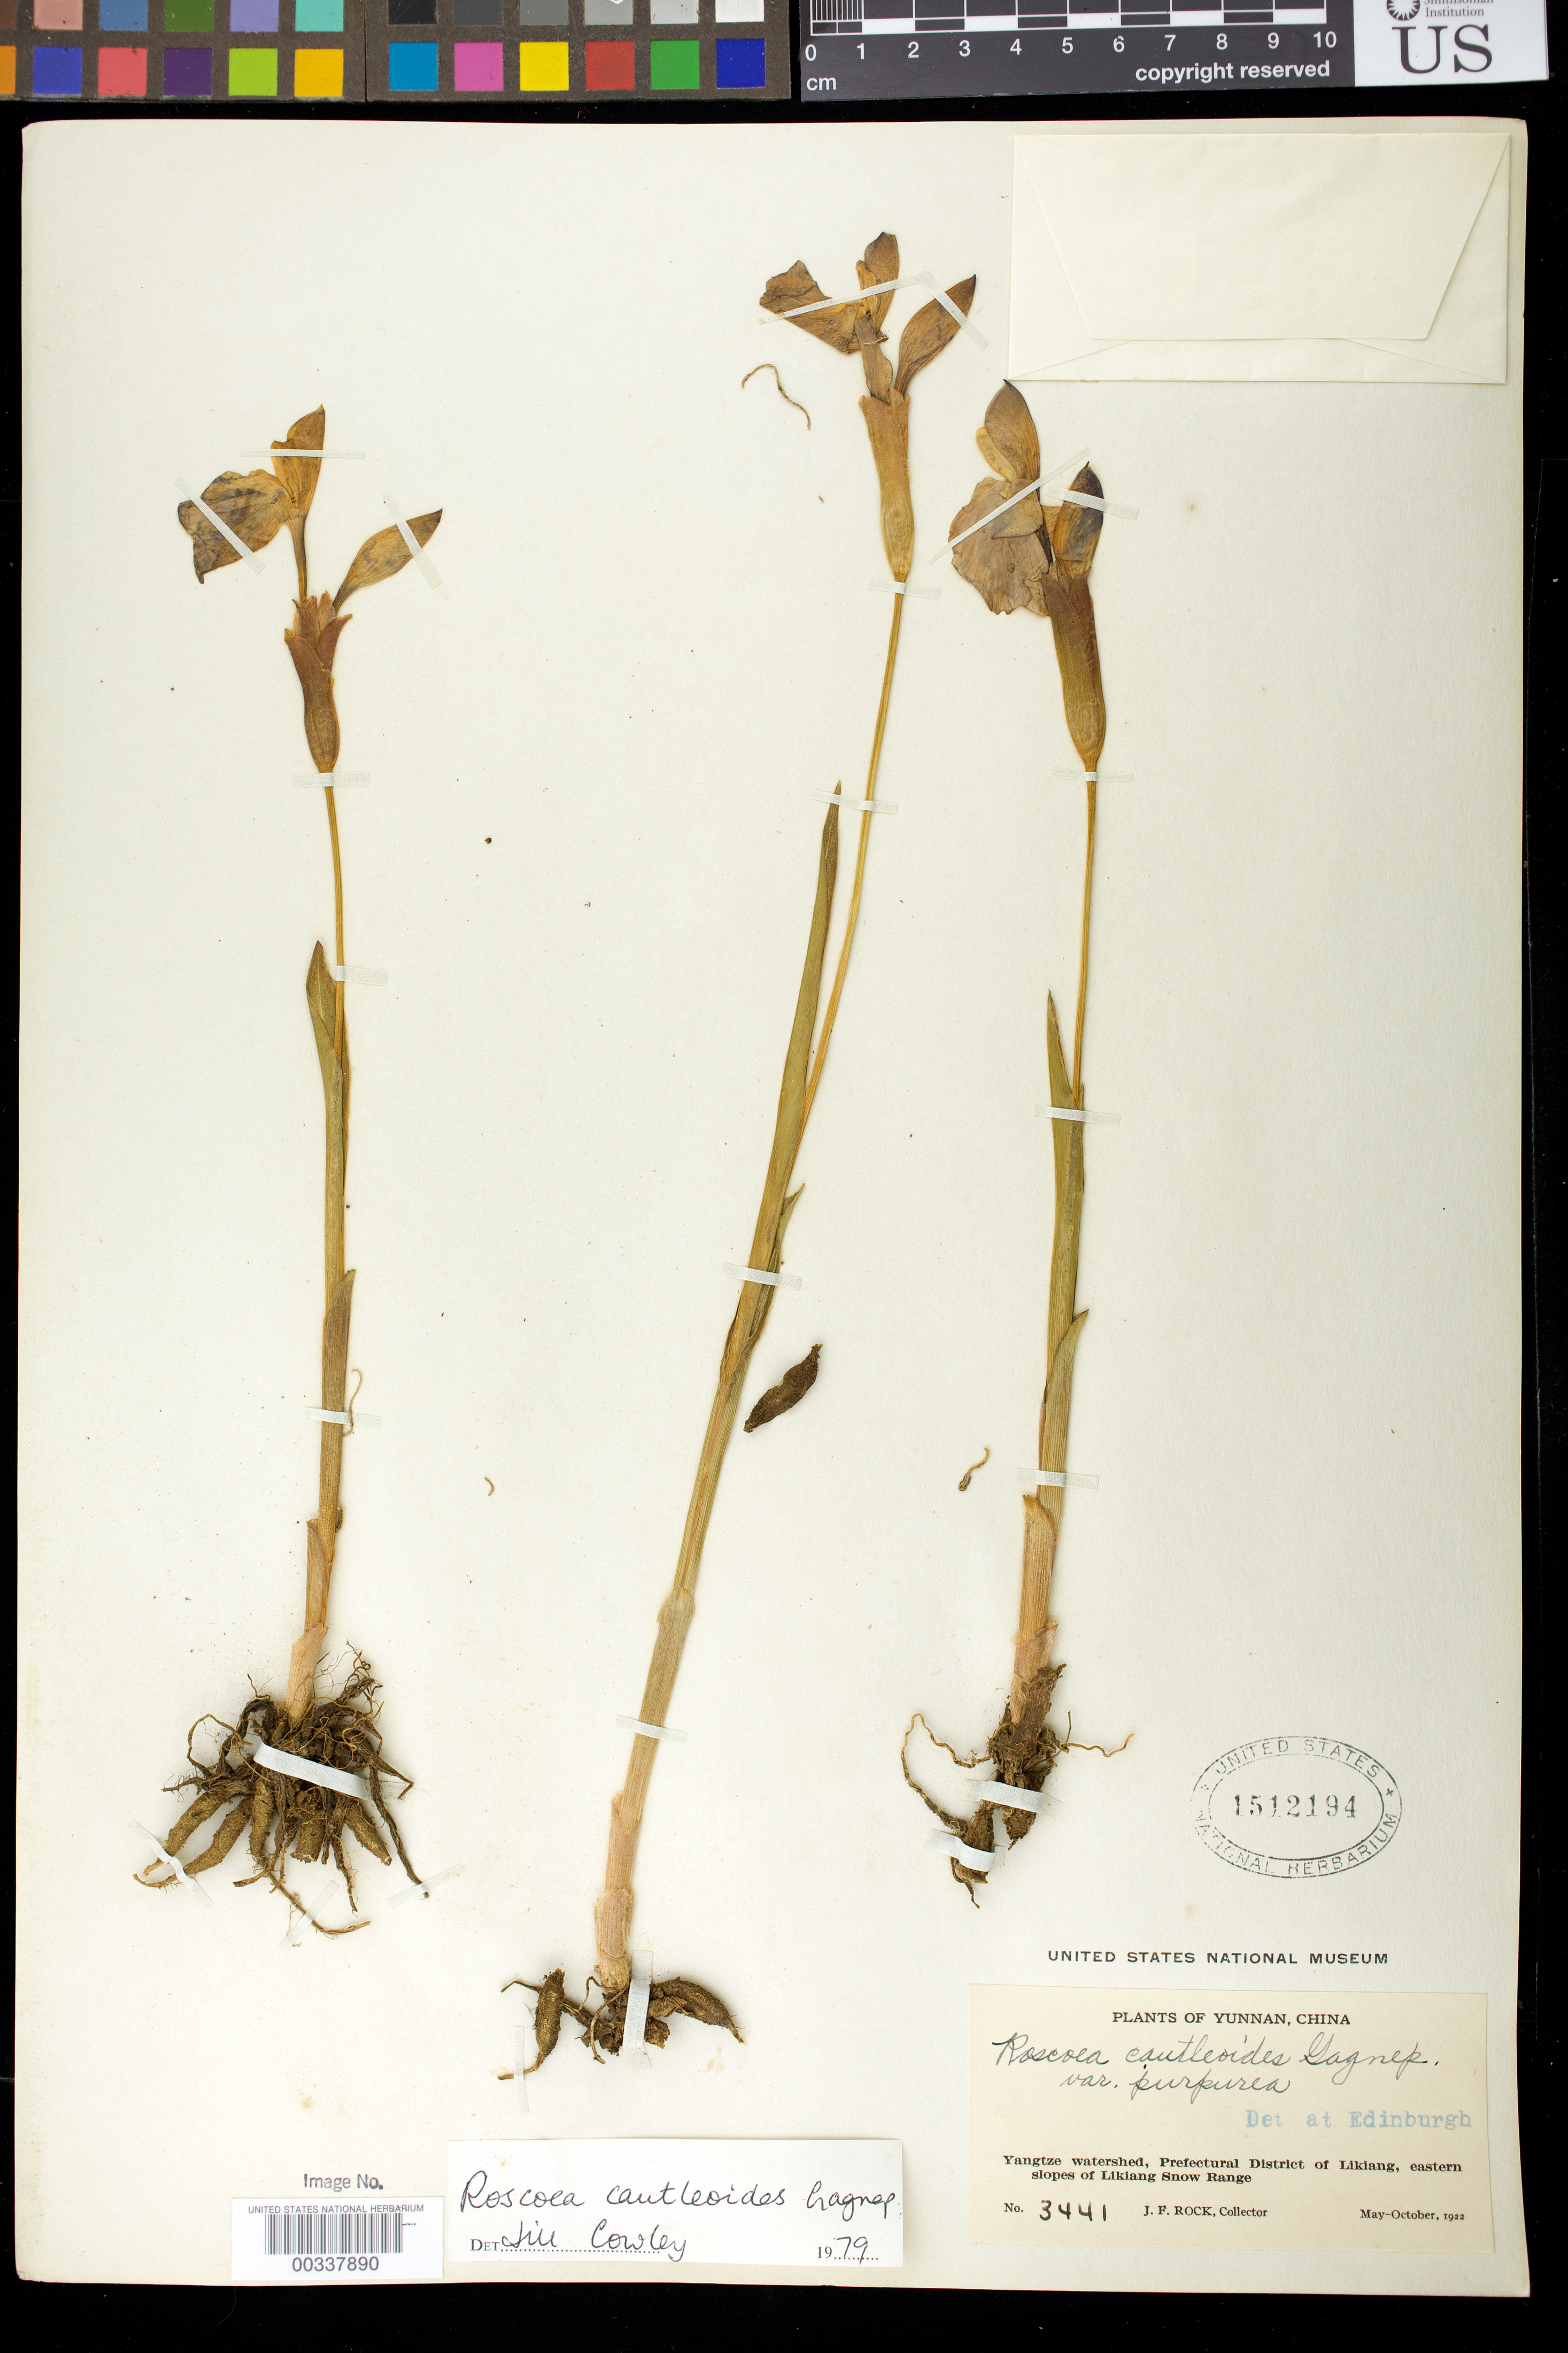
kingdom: Plantae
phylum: Tracheophyta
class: Liliopsida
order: Zingiberales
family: Zingiberaceae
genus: Roscoea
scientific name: Roscoea cautleoides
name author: Gagnep.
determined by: Cowley, J.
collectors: J. F. Rock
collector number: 3441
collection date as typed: May 1922 to -- Oct 1922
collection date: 1922-05/1922-10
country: China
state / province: Yunnan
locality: Yangtze watershed, prefectural dist of Likiang, eastern slopes of Likiang snow range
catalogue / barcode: US 1512194